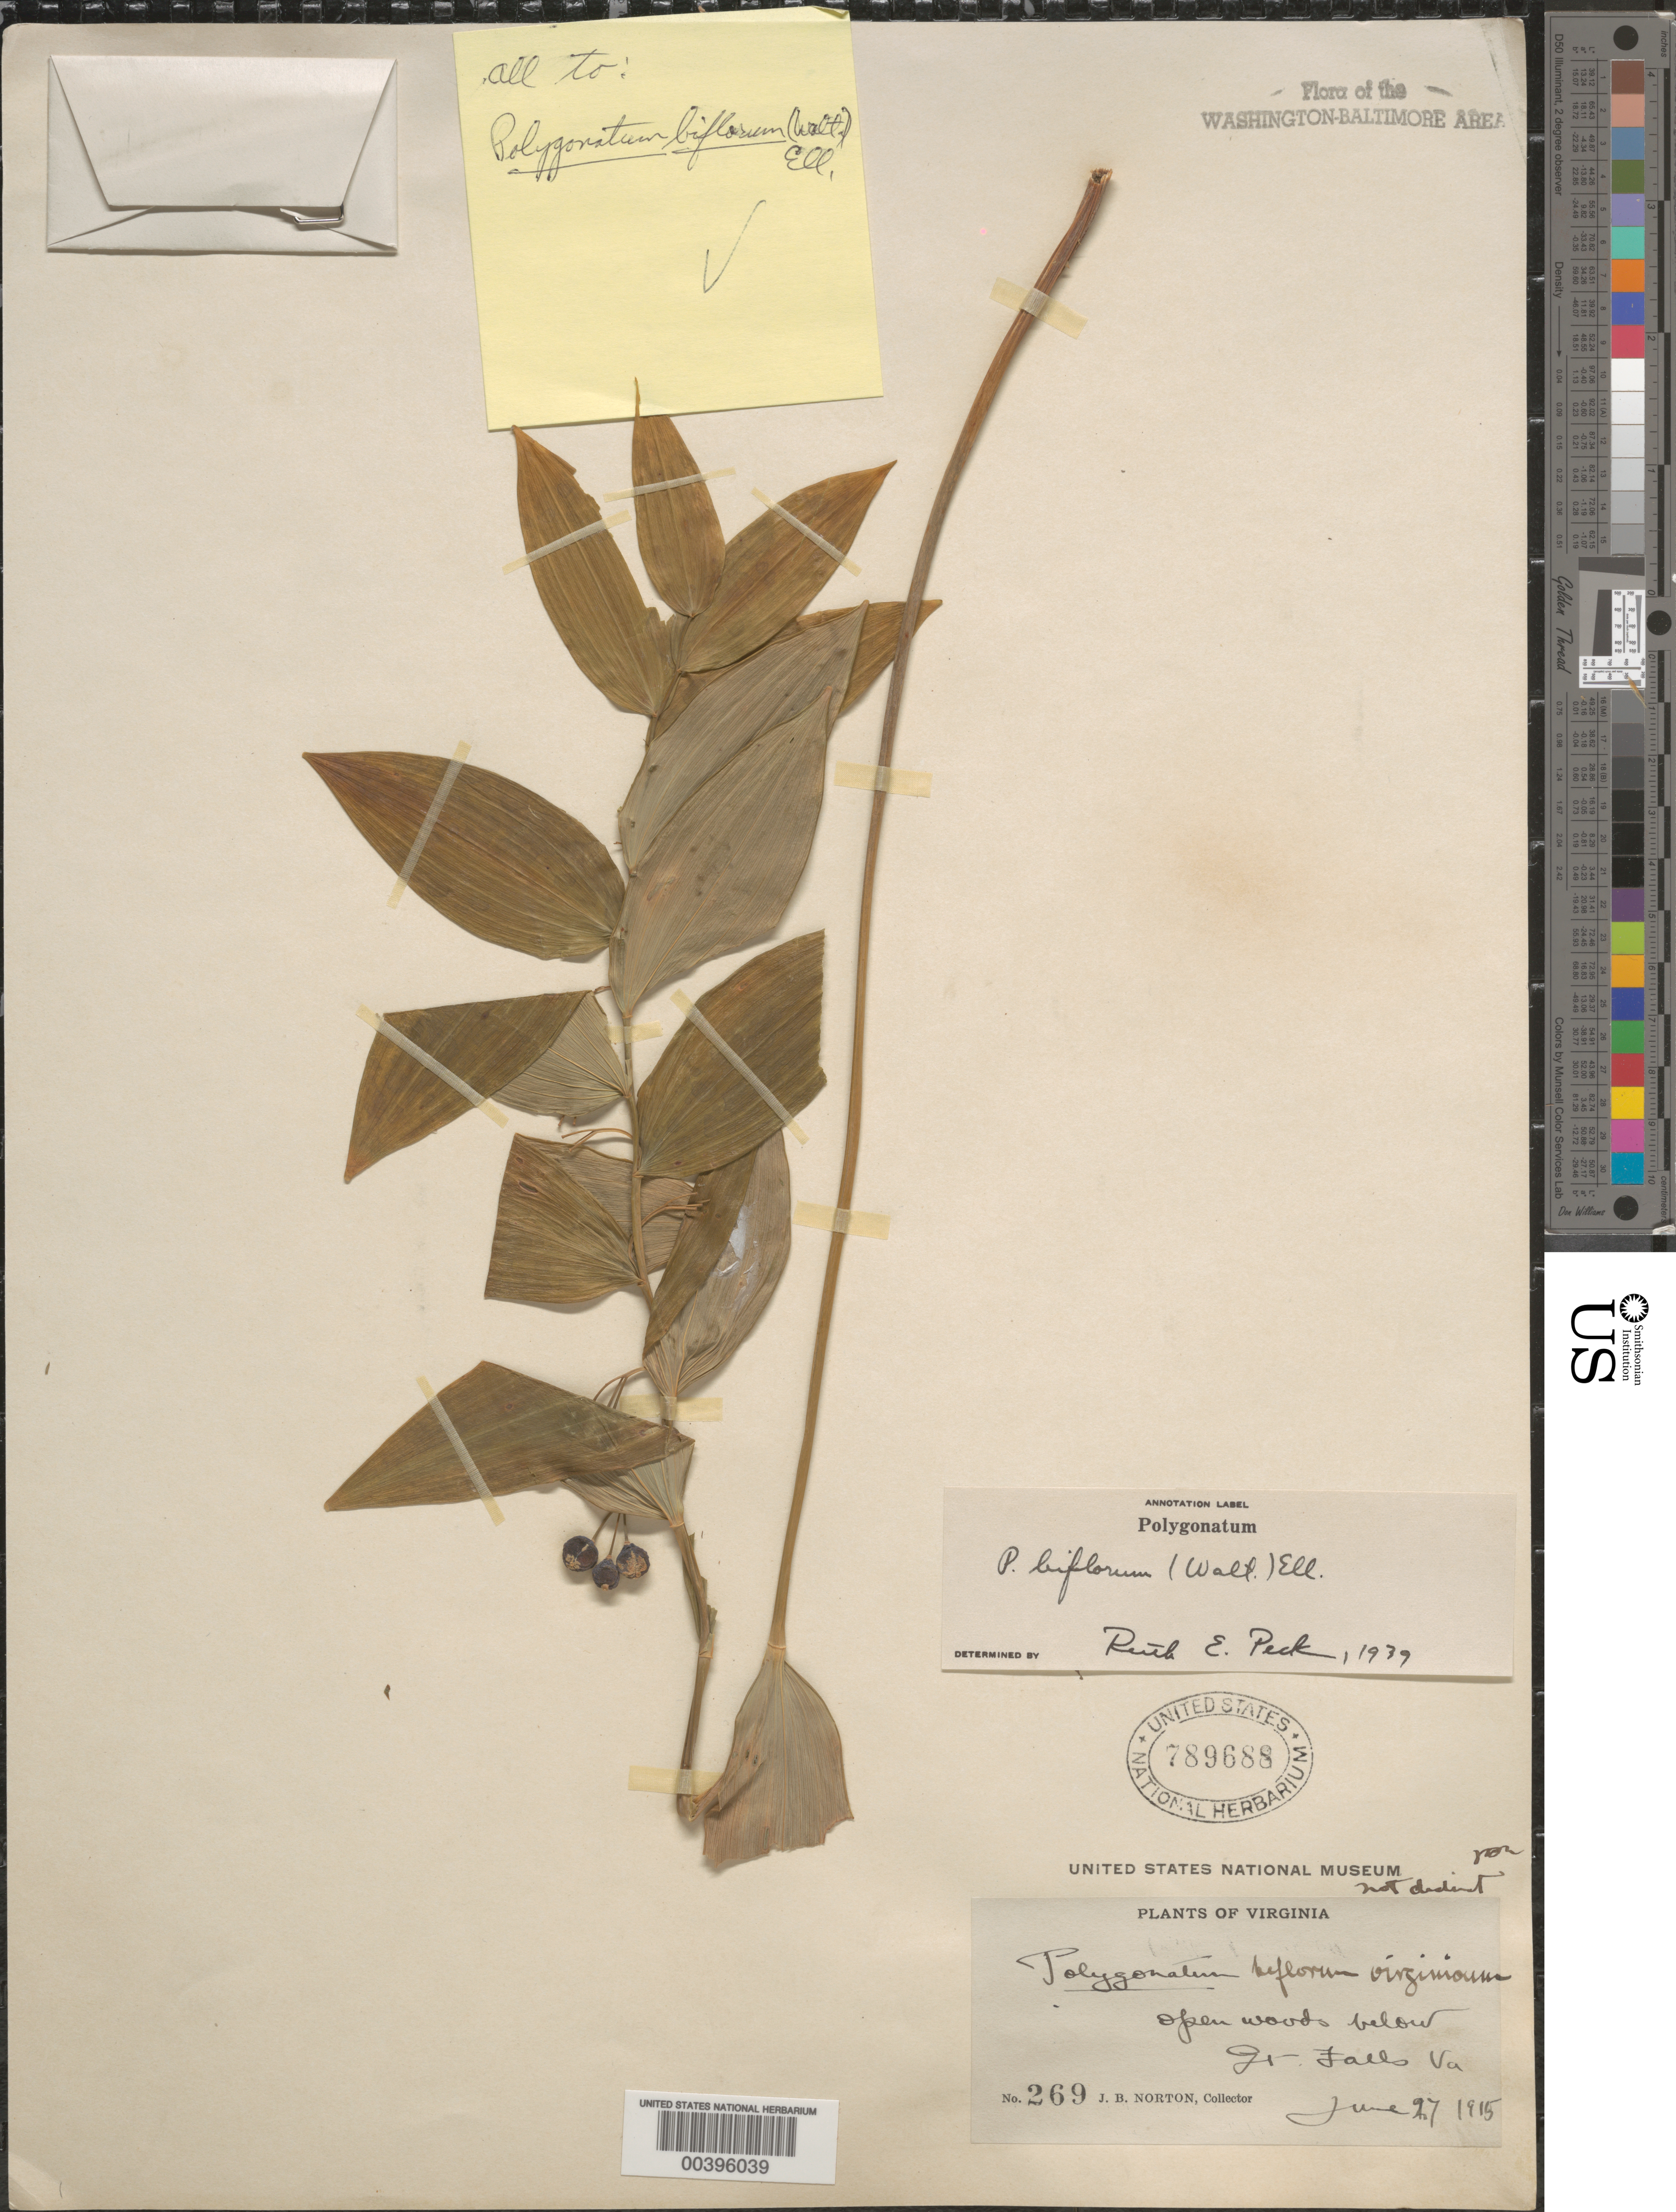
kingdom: Plantae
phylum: Tracheophyta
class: Liliopsida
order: Asparagales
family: Asparagaceae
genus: Polygonatum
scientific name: Polygonatum biflorum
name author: (Walter) Elliott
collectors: J. Norton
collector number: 269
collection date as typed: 27 Jun 1915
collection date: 1915-06-27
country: United States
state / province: Virginia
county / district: Fairfax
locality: Great Falls C. and O. Canal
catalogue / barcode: US 789688